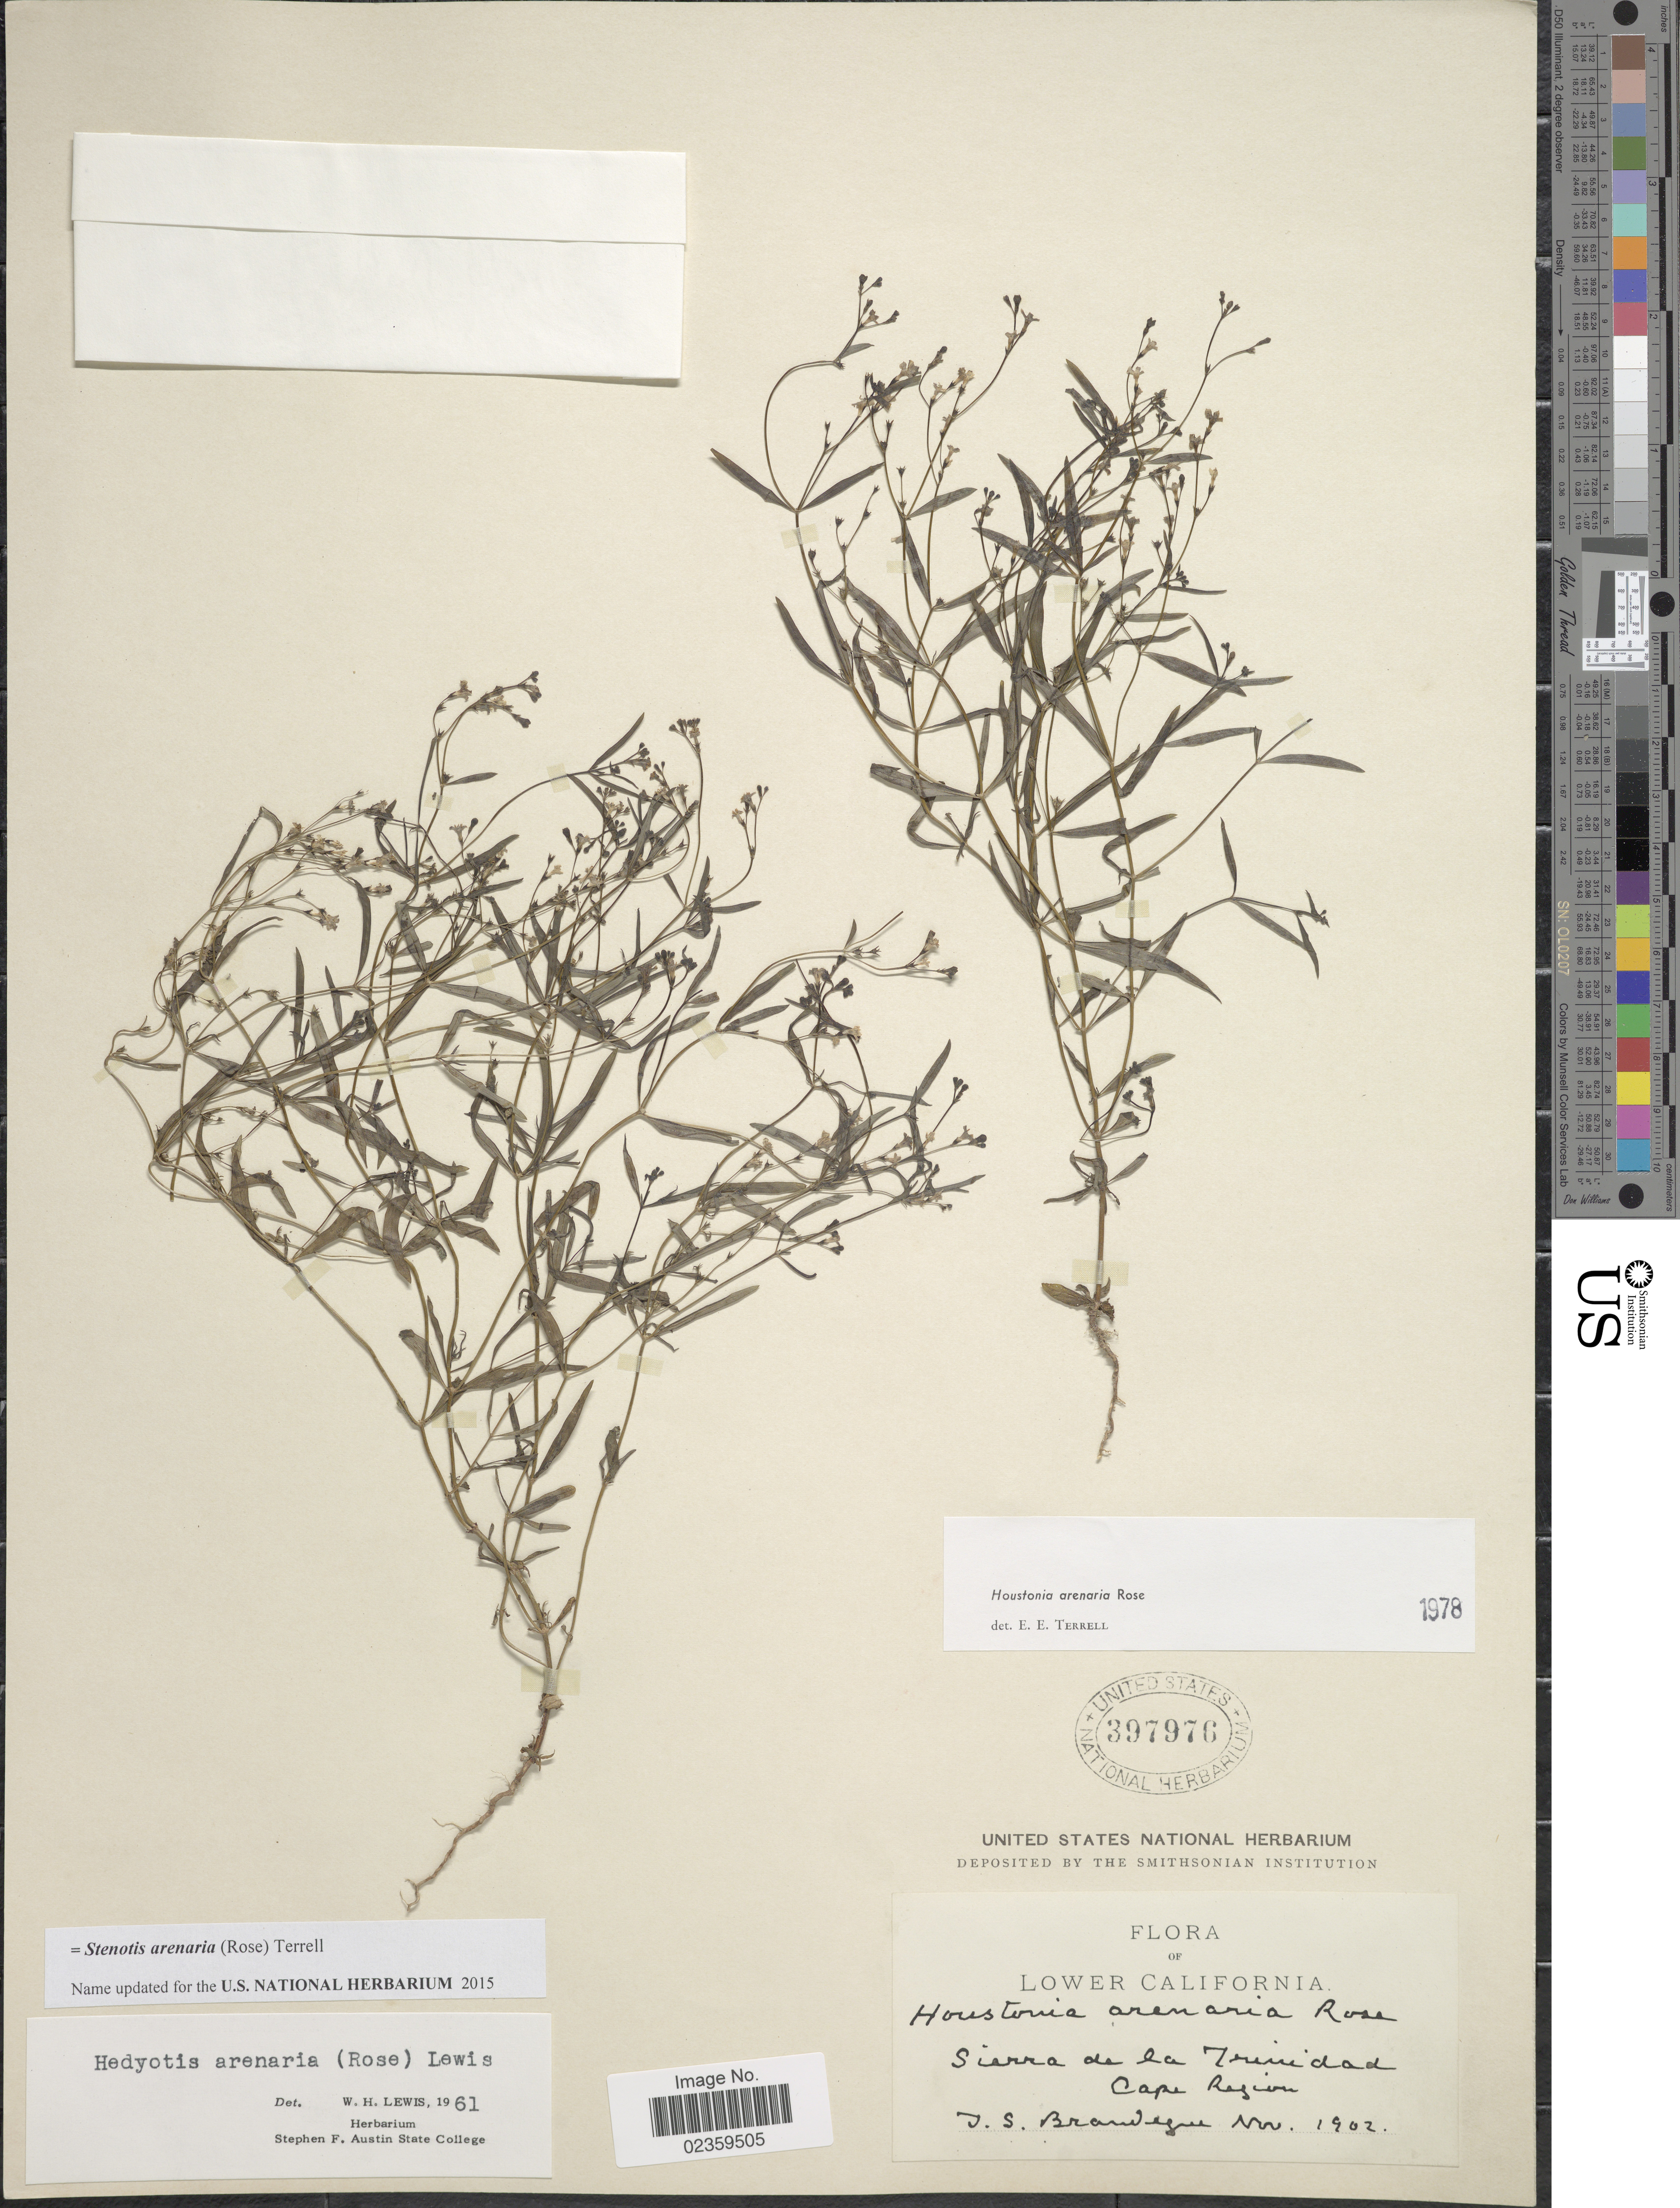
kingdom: Plantae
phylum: Tracheophyta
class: Magnoliopsida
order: Gentianales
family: Rubiaceae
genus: Stenotis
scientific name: Stenotis arenaria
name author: (Rose) Terrell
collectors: J. S. Brandegee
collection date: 1902-11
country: Mexico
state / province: Baja California Sur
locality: Lower California. Sierra de la Trinidad, Cape Region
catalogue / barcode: US 397976